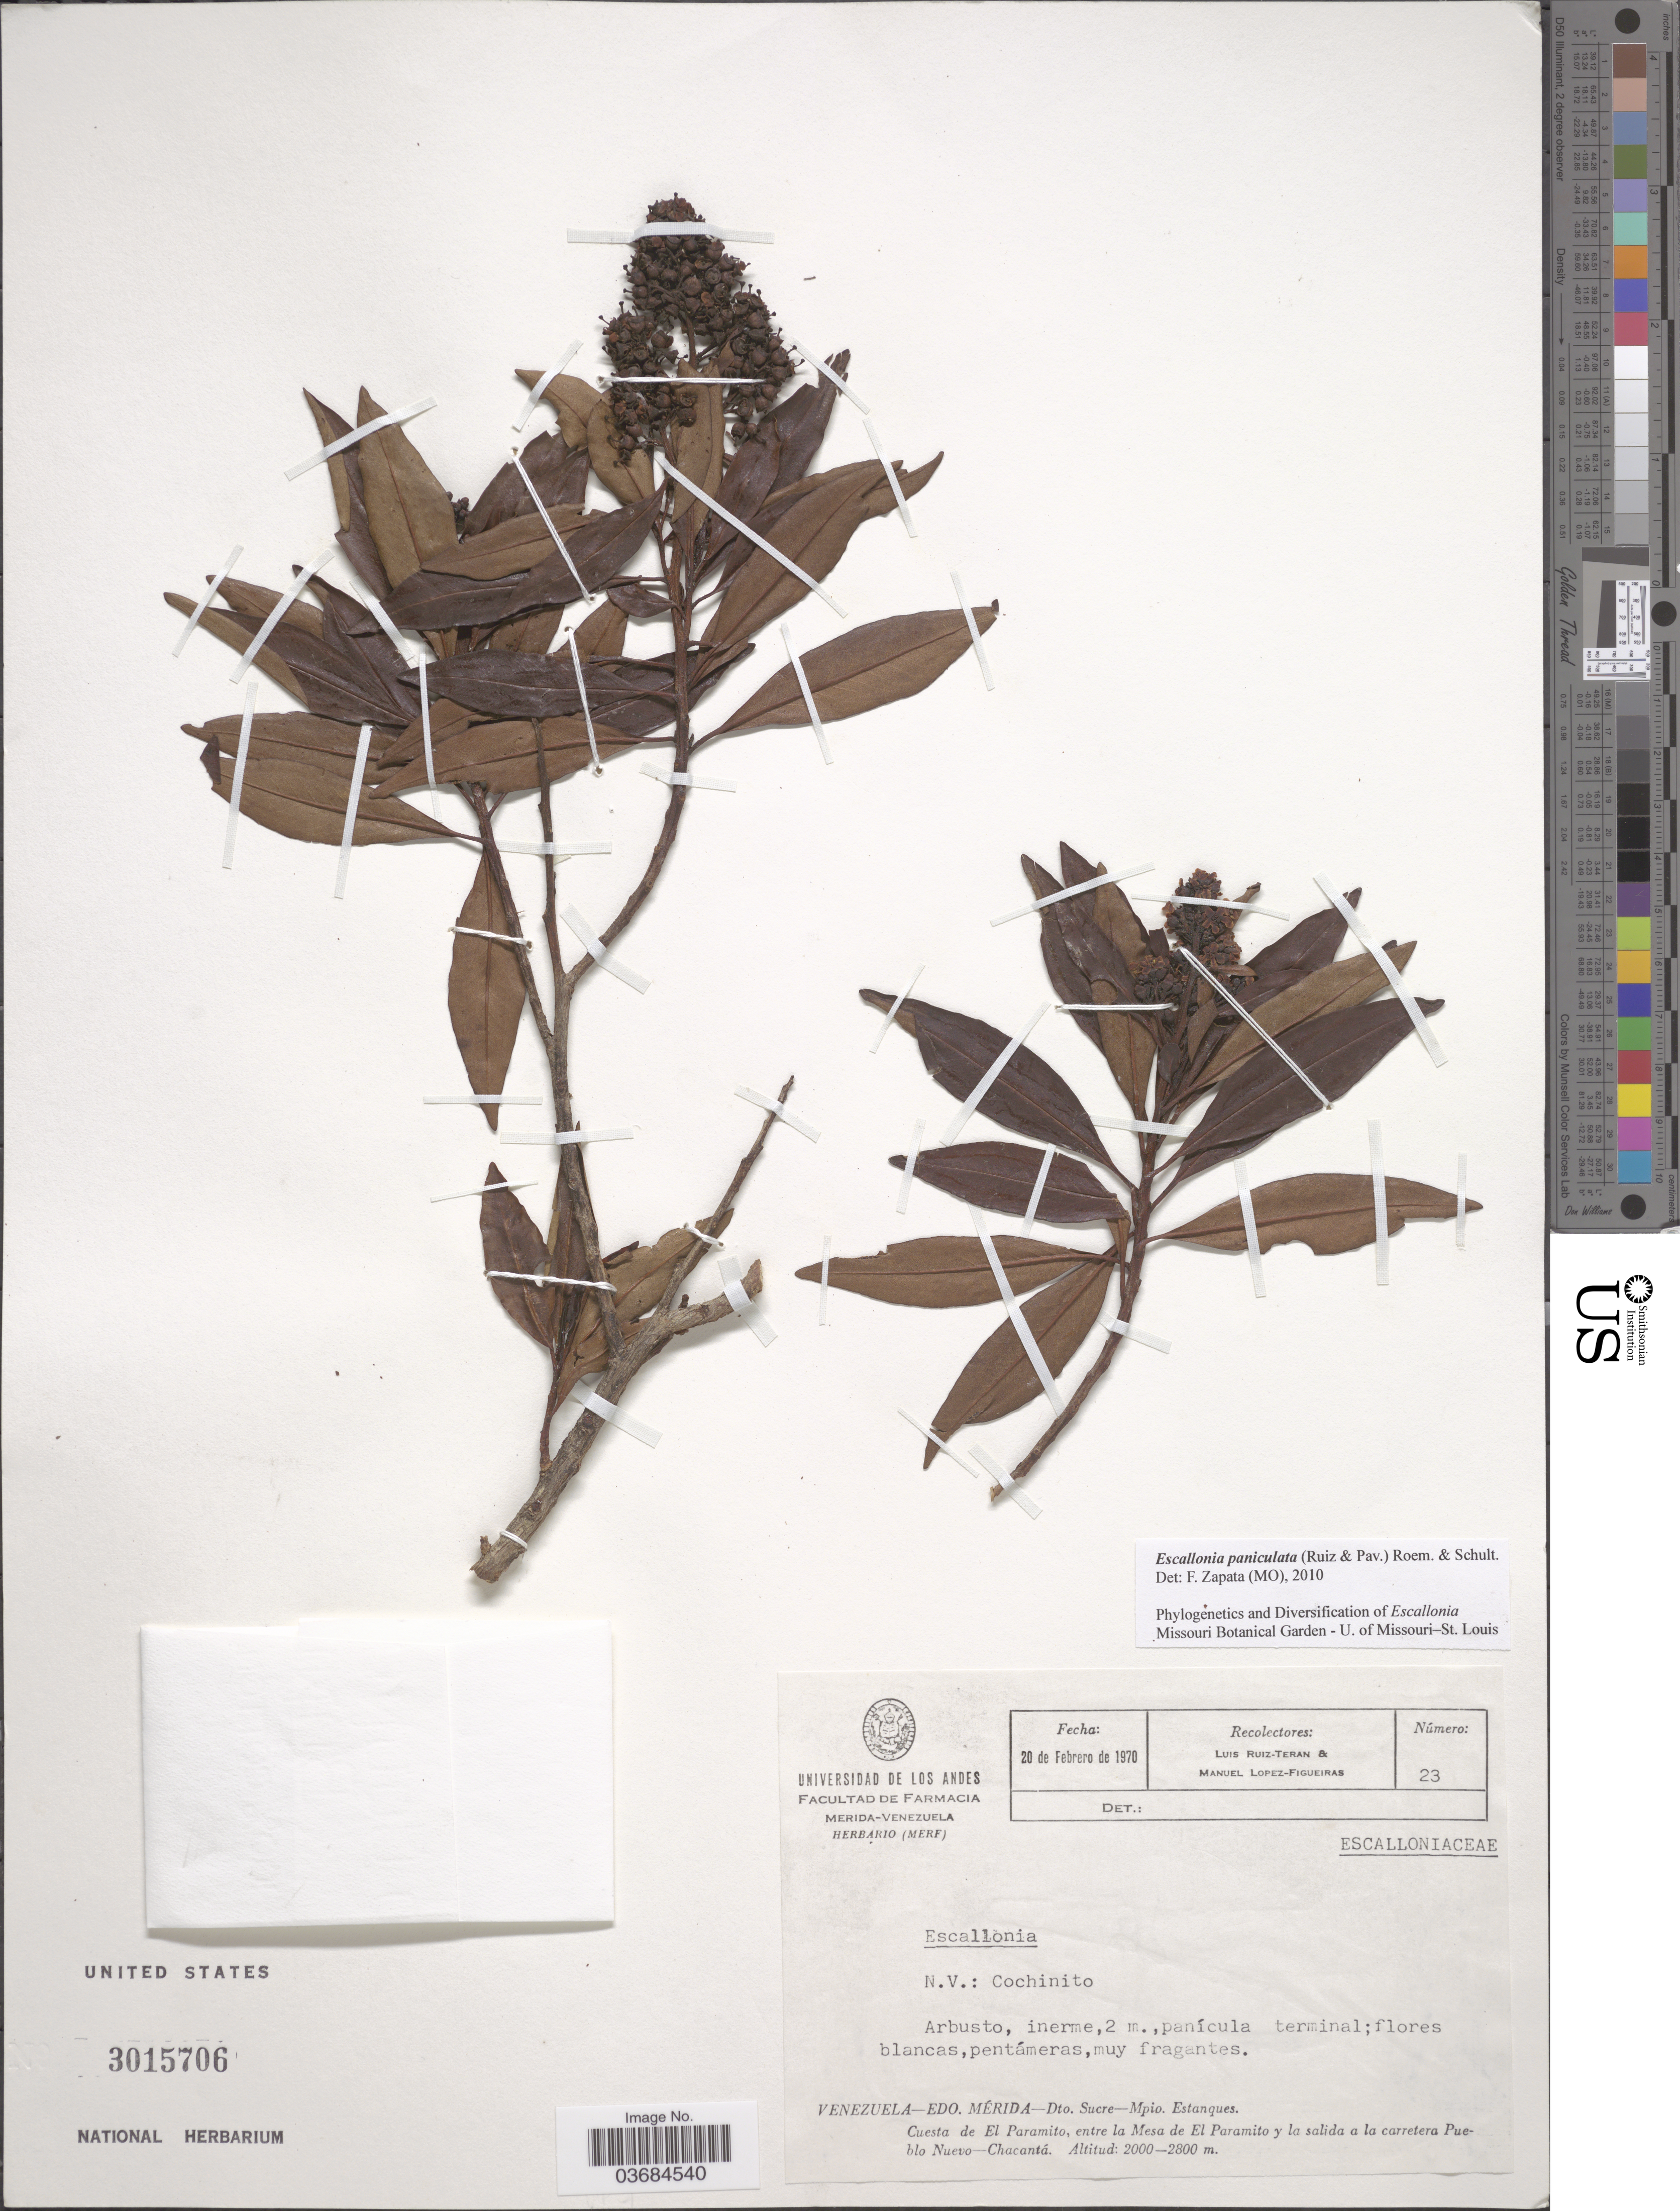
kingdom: Plantae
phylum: Tracheophyta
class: Magnoliopsida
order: Escalloniales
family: Escalloniaceae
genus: Escallonia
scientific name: Escallonia paniculata var. paniculata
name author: (Ruiz & Pav.) Roem. & Schult.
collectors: L. E. Ruíz-Terán & M. López Figueiras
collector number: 23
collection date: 1970-02-20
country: Venezuela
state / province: Merida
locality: Dto. Sucre-Mpio. Estanques. Cuesta de El Paramito, entre la Mesa de El Paramito y la solida a la carretera Pueblo Nuevo-Chacantá.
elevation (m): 2000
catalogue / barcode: US 3015706